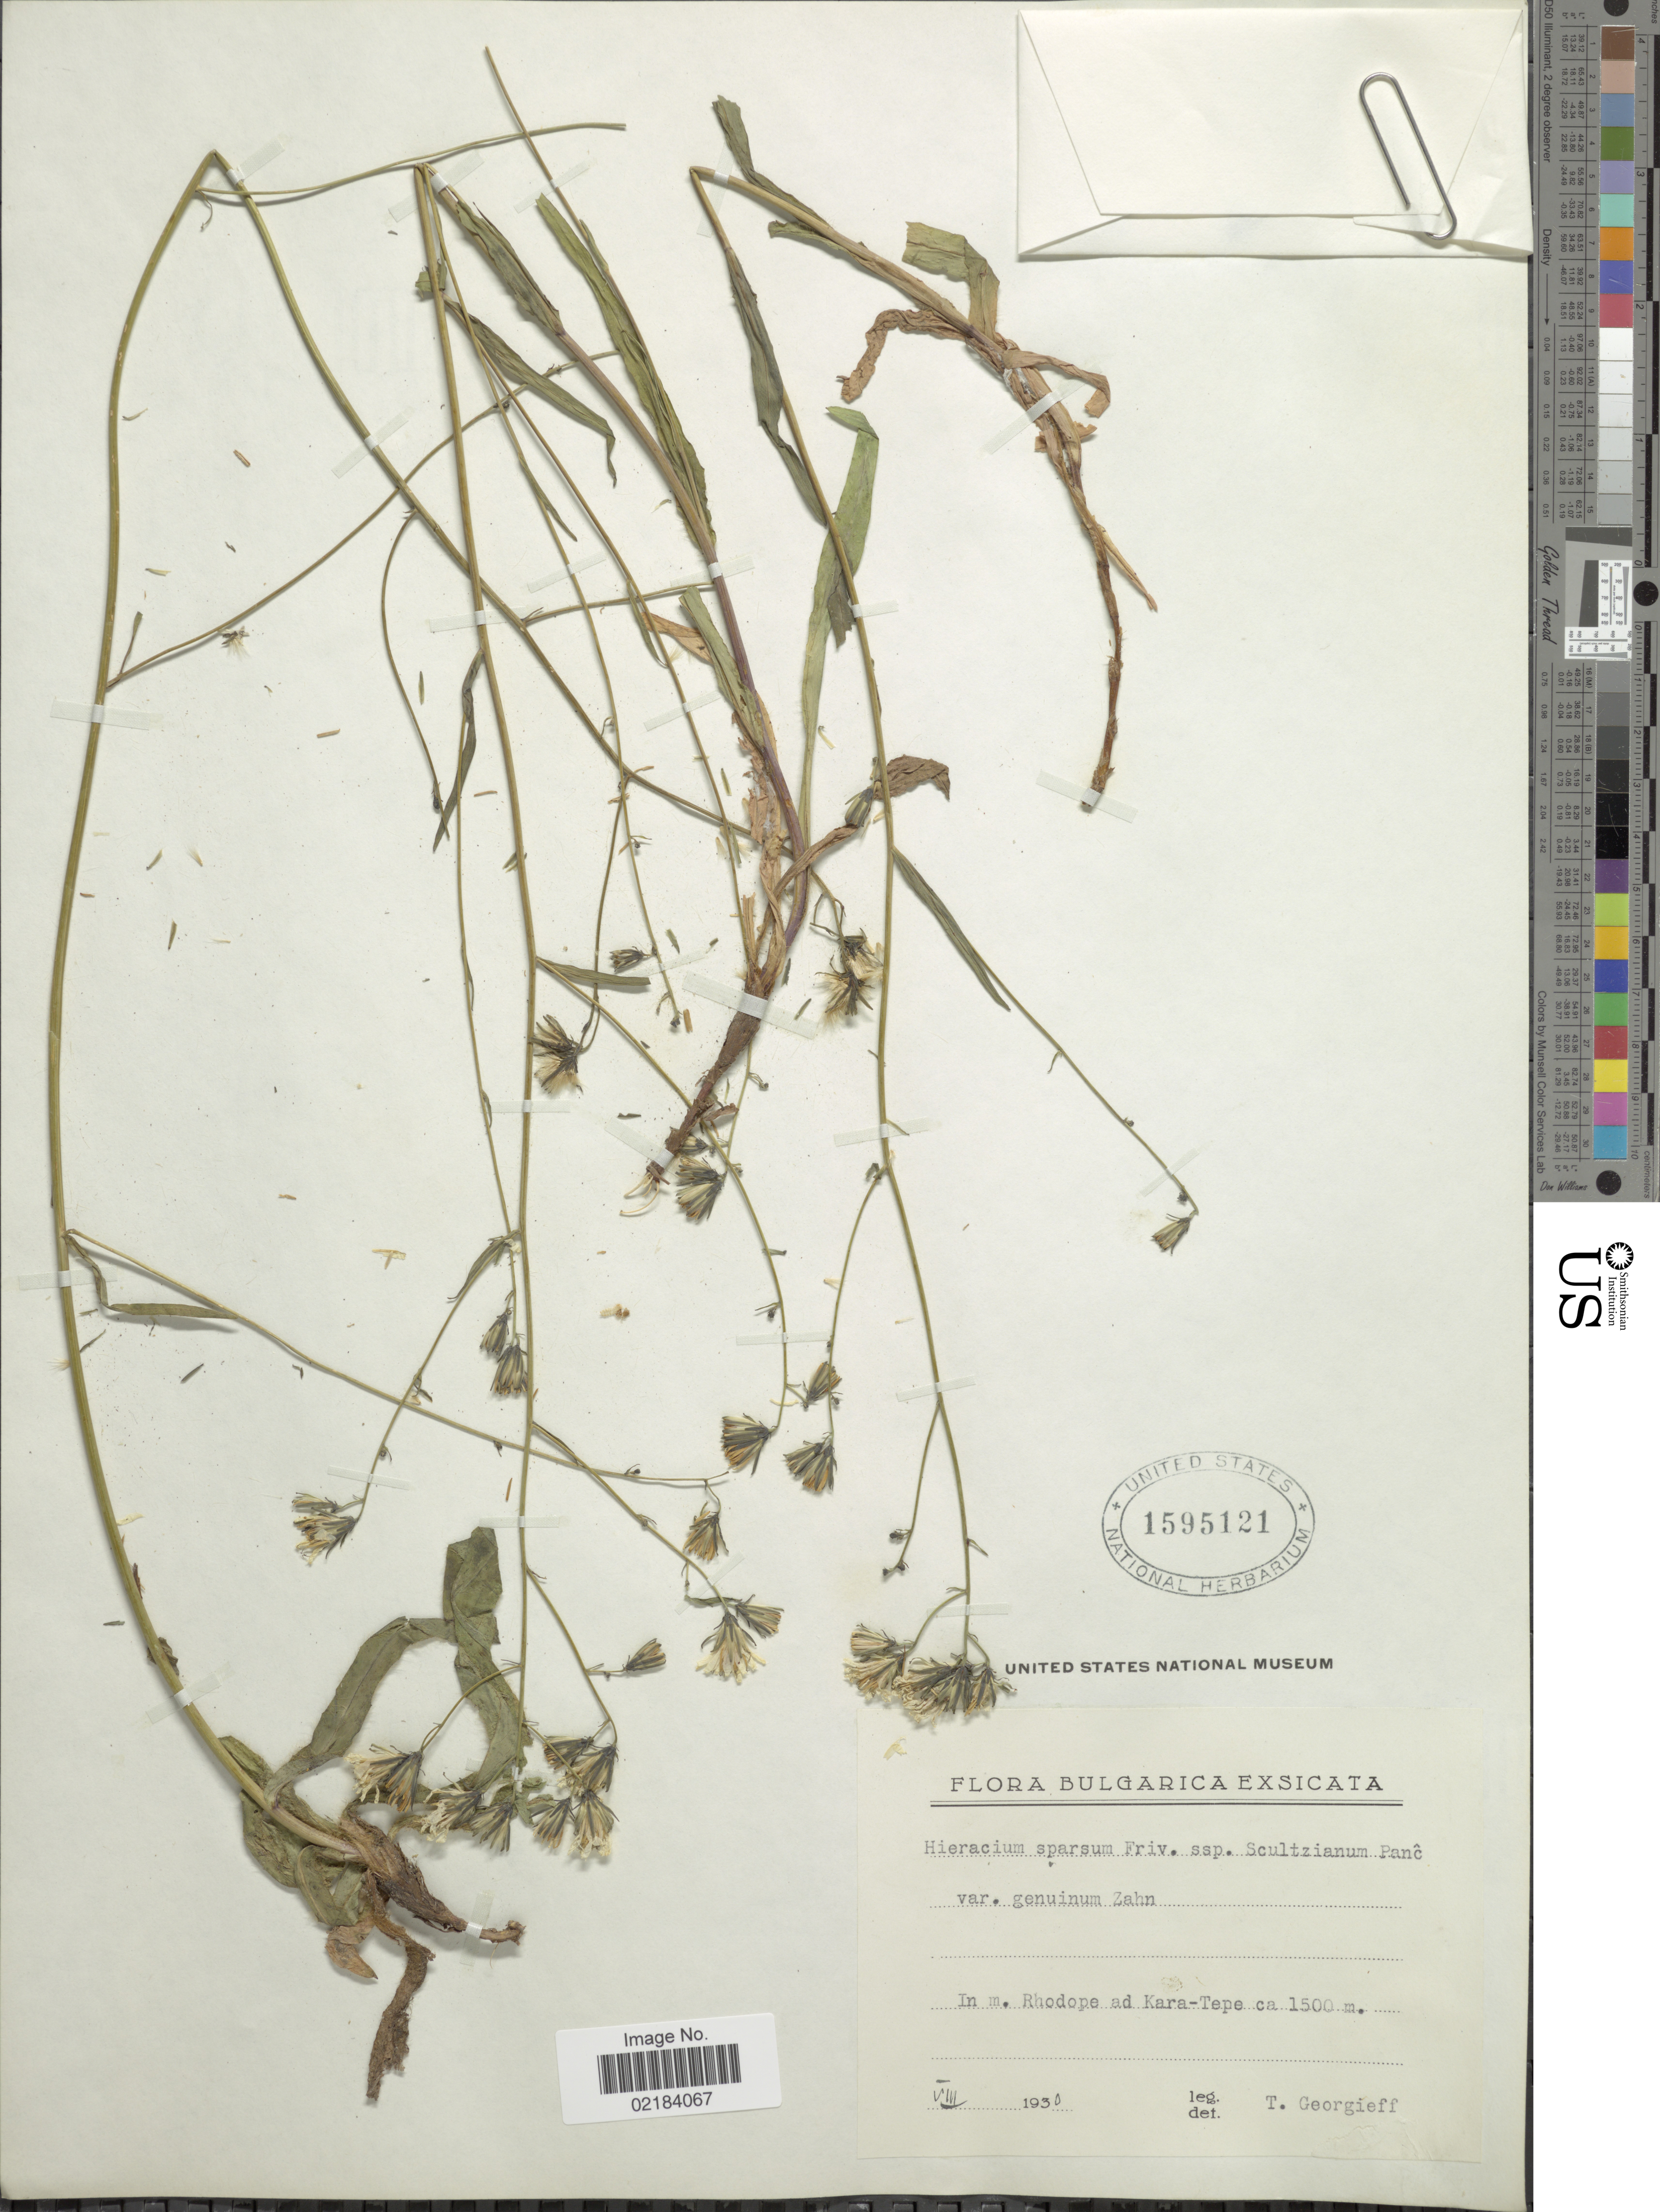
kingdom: Plantae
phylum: Tracheophyta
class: Magnoliopsida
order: Asterales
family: Asteraceae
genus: Hieracium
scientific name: Hieracium sparsum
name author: Friv.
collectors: T. Georgieff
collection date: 1930-08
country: Bulgaria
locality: In m. Rhodope ad Kara-Tepe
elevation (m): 1500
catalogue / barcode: US 1595121